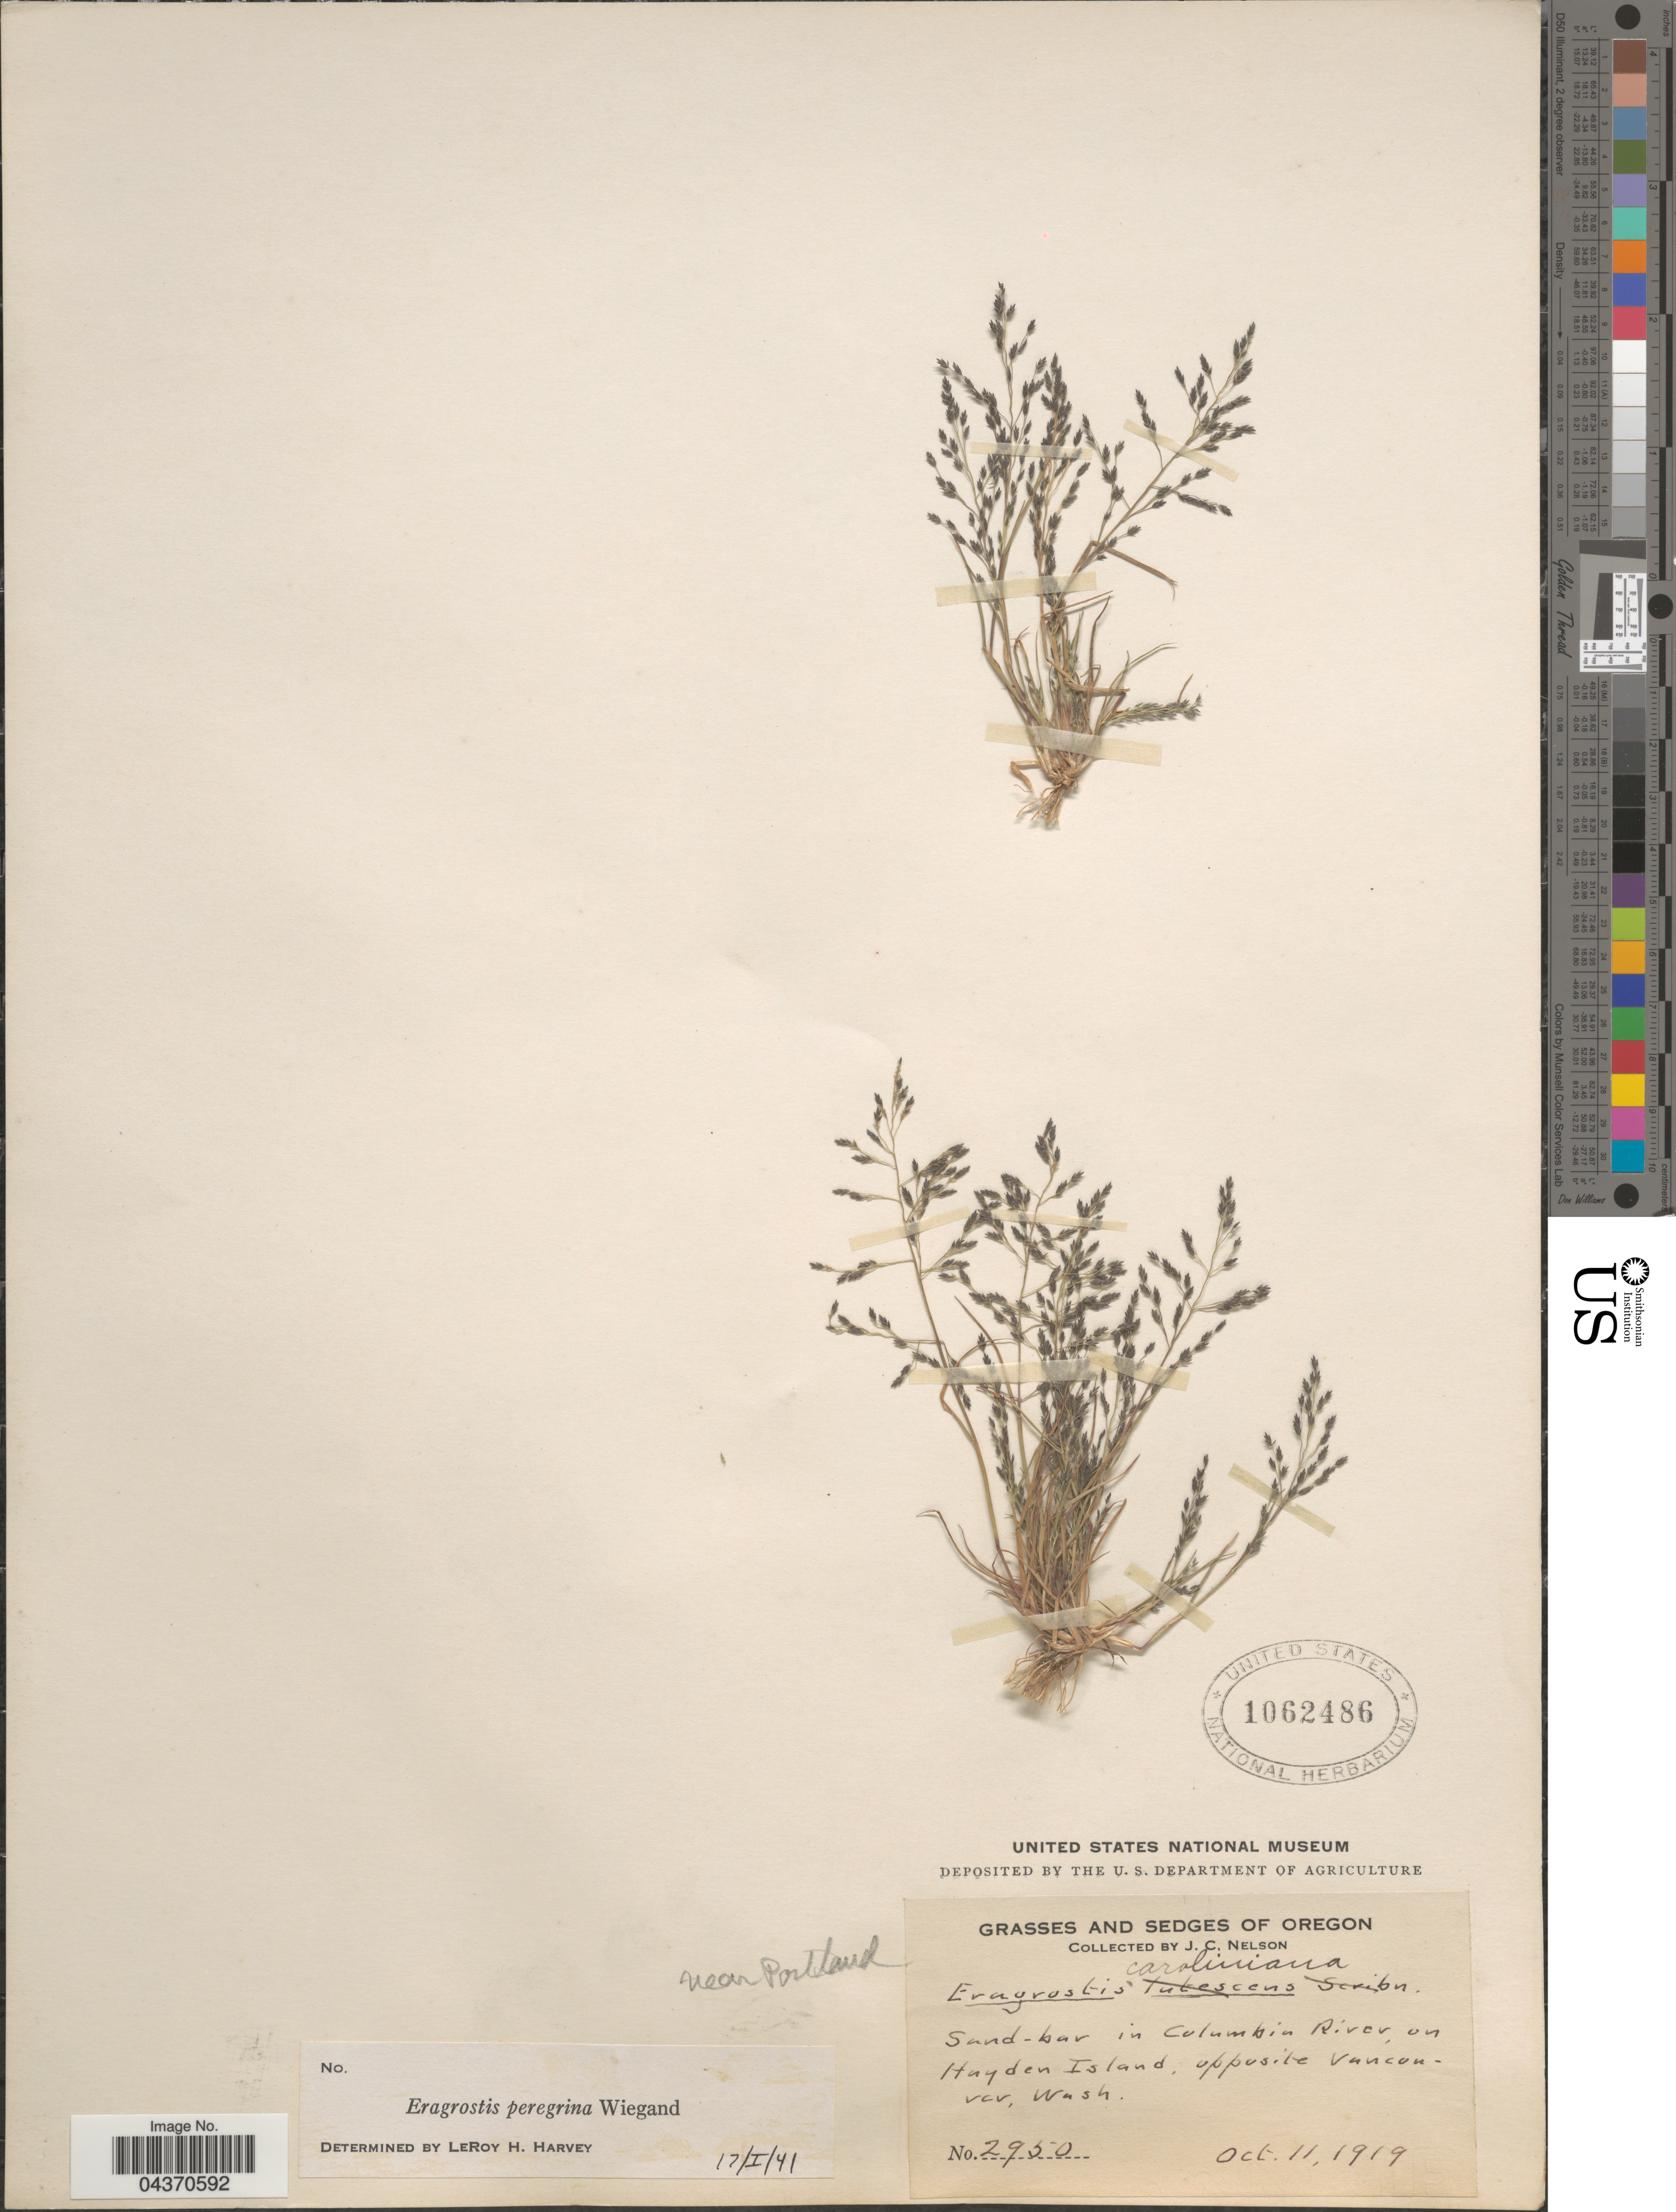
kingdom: Plantae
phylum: Tracheophyta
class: Liliopsida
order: Poales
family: Poaceae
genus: Eragrostis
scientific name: Eragrostis pilosa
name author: (L.) P. Beauv.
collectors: J. C. Nelson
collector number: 2950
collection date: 1919-10-11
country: United States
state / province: Washington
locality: Sand-bar in Columbia River, on Hayden Island, opposite Vancouver. Near Portland.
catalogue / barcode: US 1062486